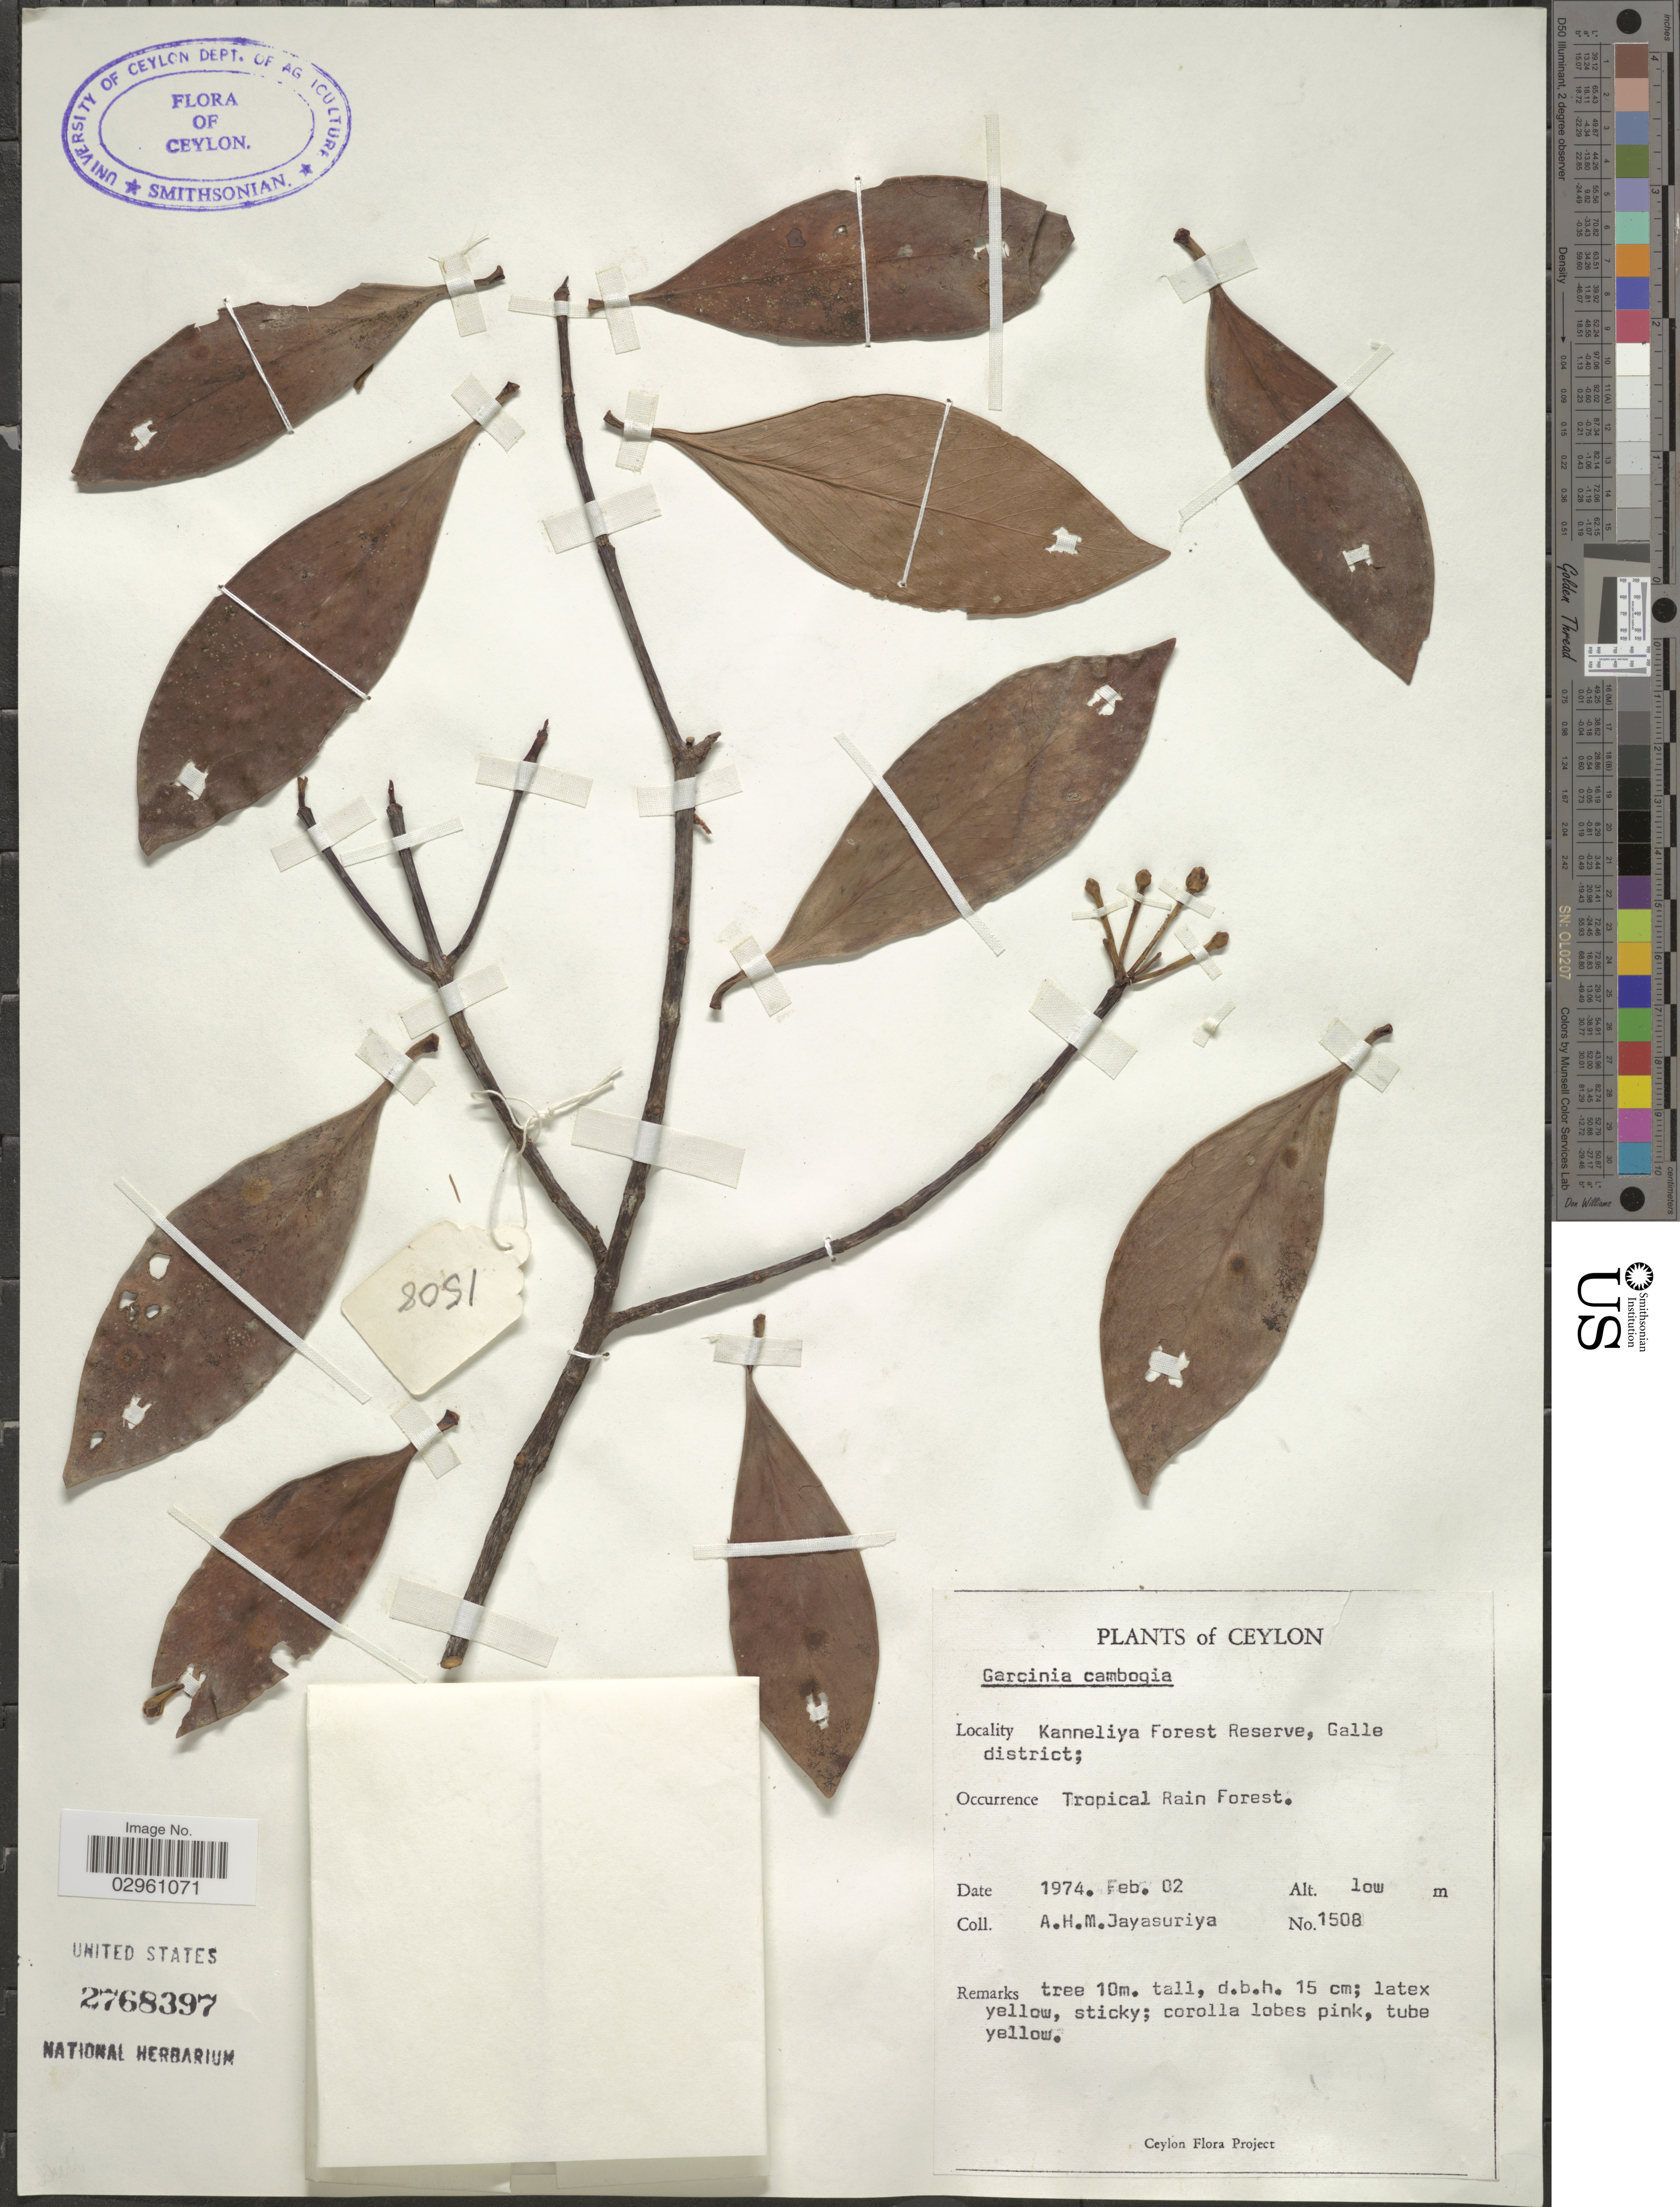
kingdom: Plantae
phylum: Tracheophyta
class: Magnoliopsida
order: Malpighiales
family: Clusiaceae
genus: Garcinia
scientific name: Garcinia cambogia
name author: Desr.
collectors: A. H. Jayasuriya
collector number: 1508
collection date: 1974-02-02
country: Sri Lanka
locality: Ceylon. Kanneliya Forest Reserve, Galle district; Tropical Rain Forest.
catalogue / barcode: US 2768397